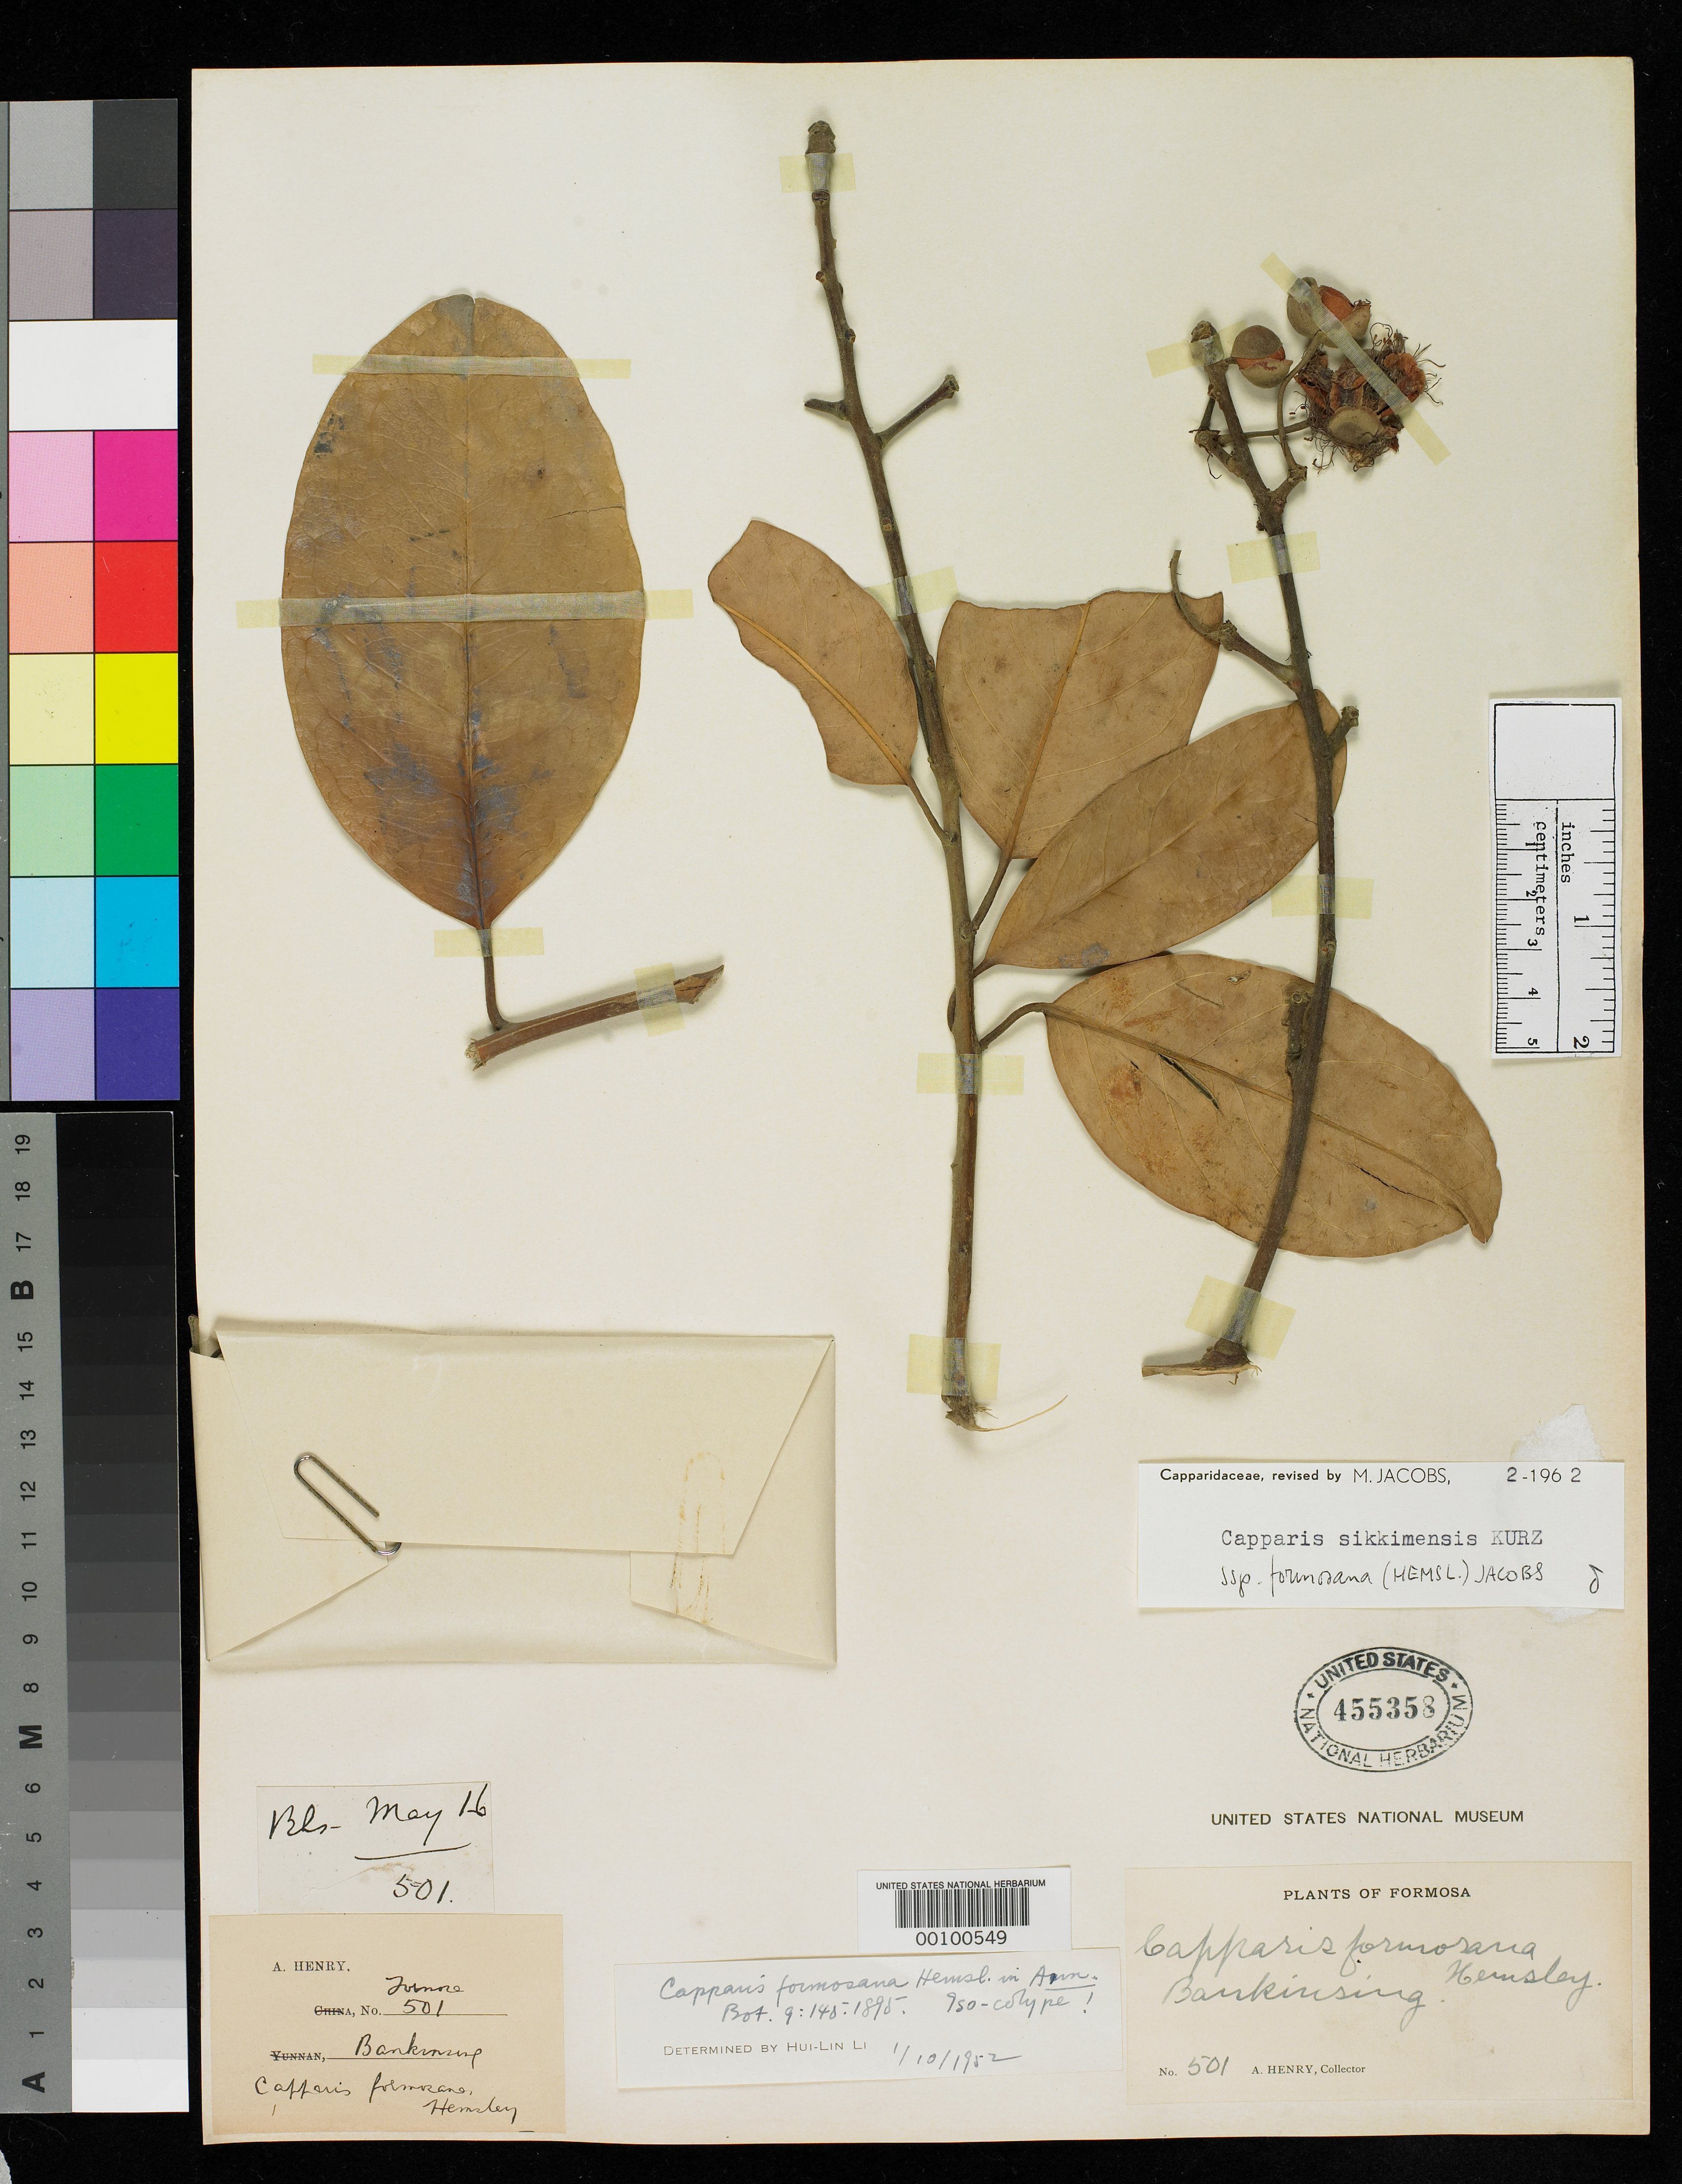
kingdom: Plantae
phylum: Tracheophyta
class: Magnoliopsida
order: Brassicales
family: Capparaceae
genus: Capparis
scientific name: Capparis formosana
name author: Hemsl.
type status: Syntype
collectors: A. Henry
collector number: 501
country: Taiwan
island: Taiwan [Formosa]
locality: Bankinsing and Ape's Hill; (country as "Formosa").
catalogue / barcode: US 455358